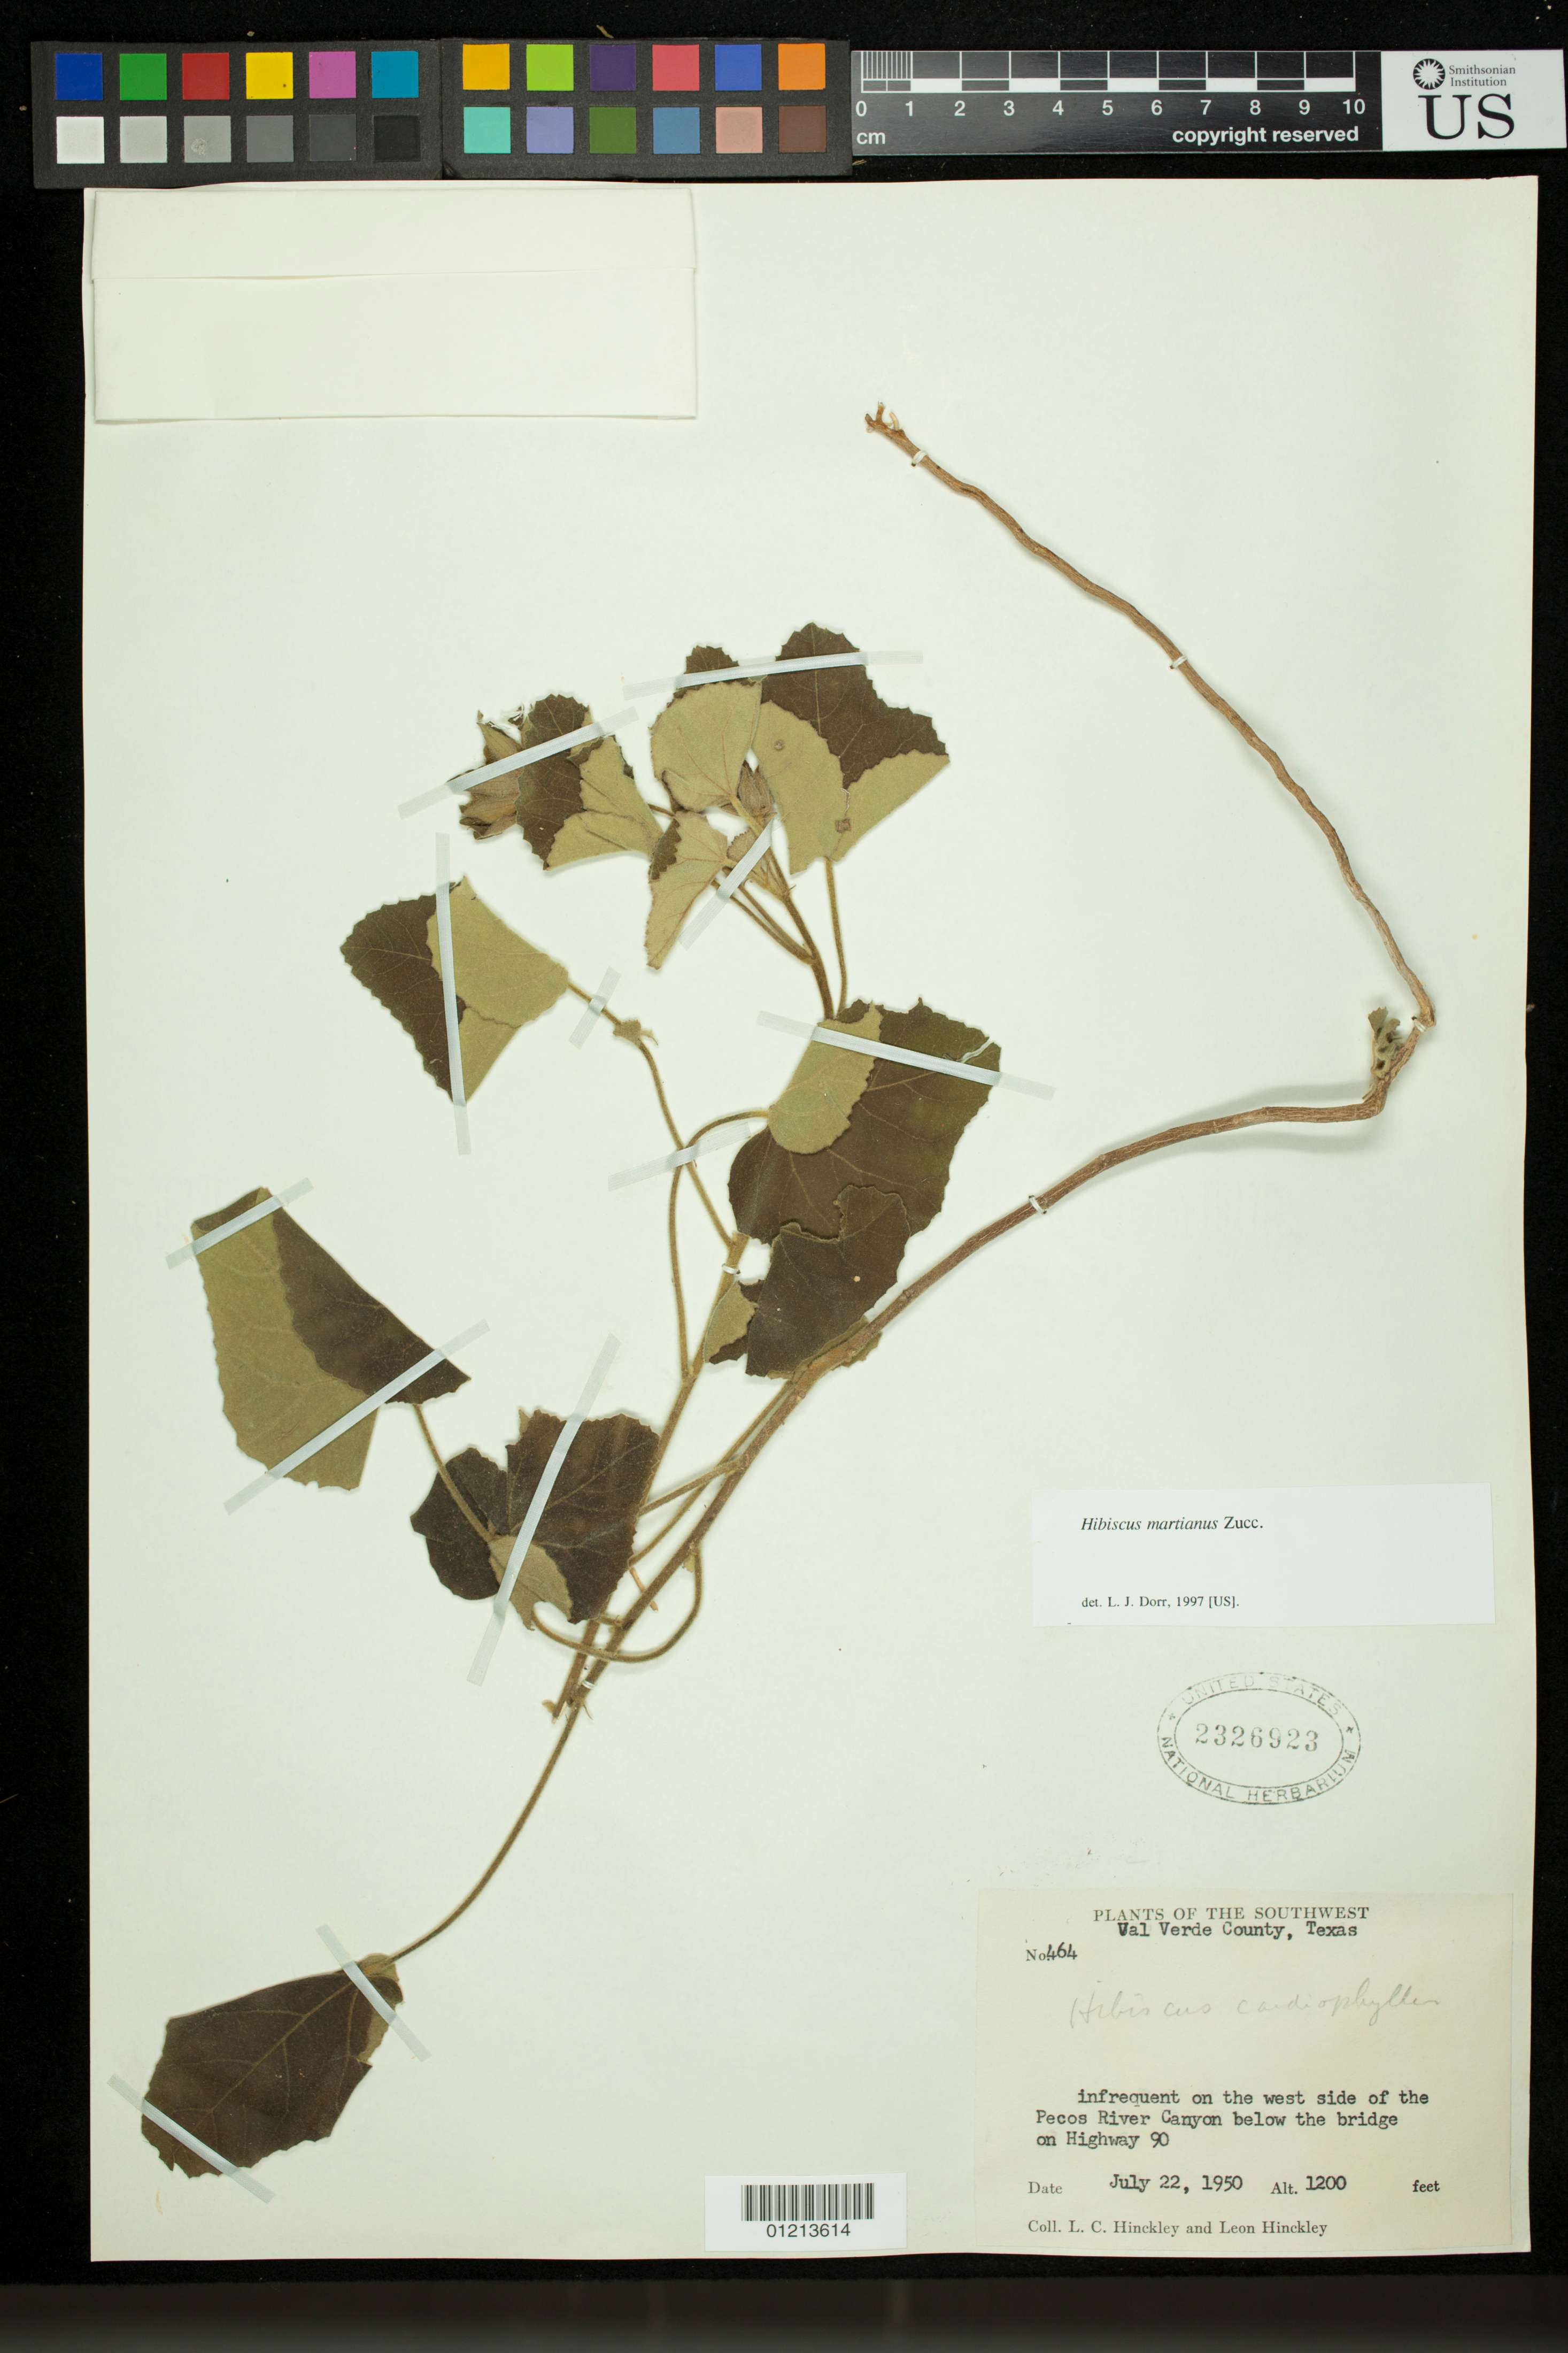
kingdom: Plantae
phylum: Tracheophyta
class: Magnoliopsida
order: Malvales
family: Malvaceae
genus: Hibiscus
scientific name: Hibiscus martianus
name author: Zucc.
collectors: L. Hinckley & L. Hinckley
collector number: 464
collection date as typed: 22 Jul 1950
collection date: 1950-07-22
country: United States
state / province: Texas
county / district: Val Verde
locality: Val Verde County: West side of the Pecos River Canyon below the bridge on Highway 90.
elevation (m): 366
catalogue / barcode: US 2326923